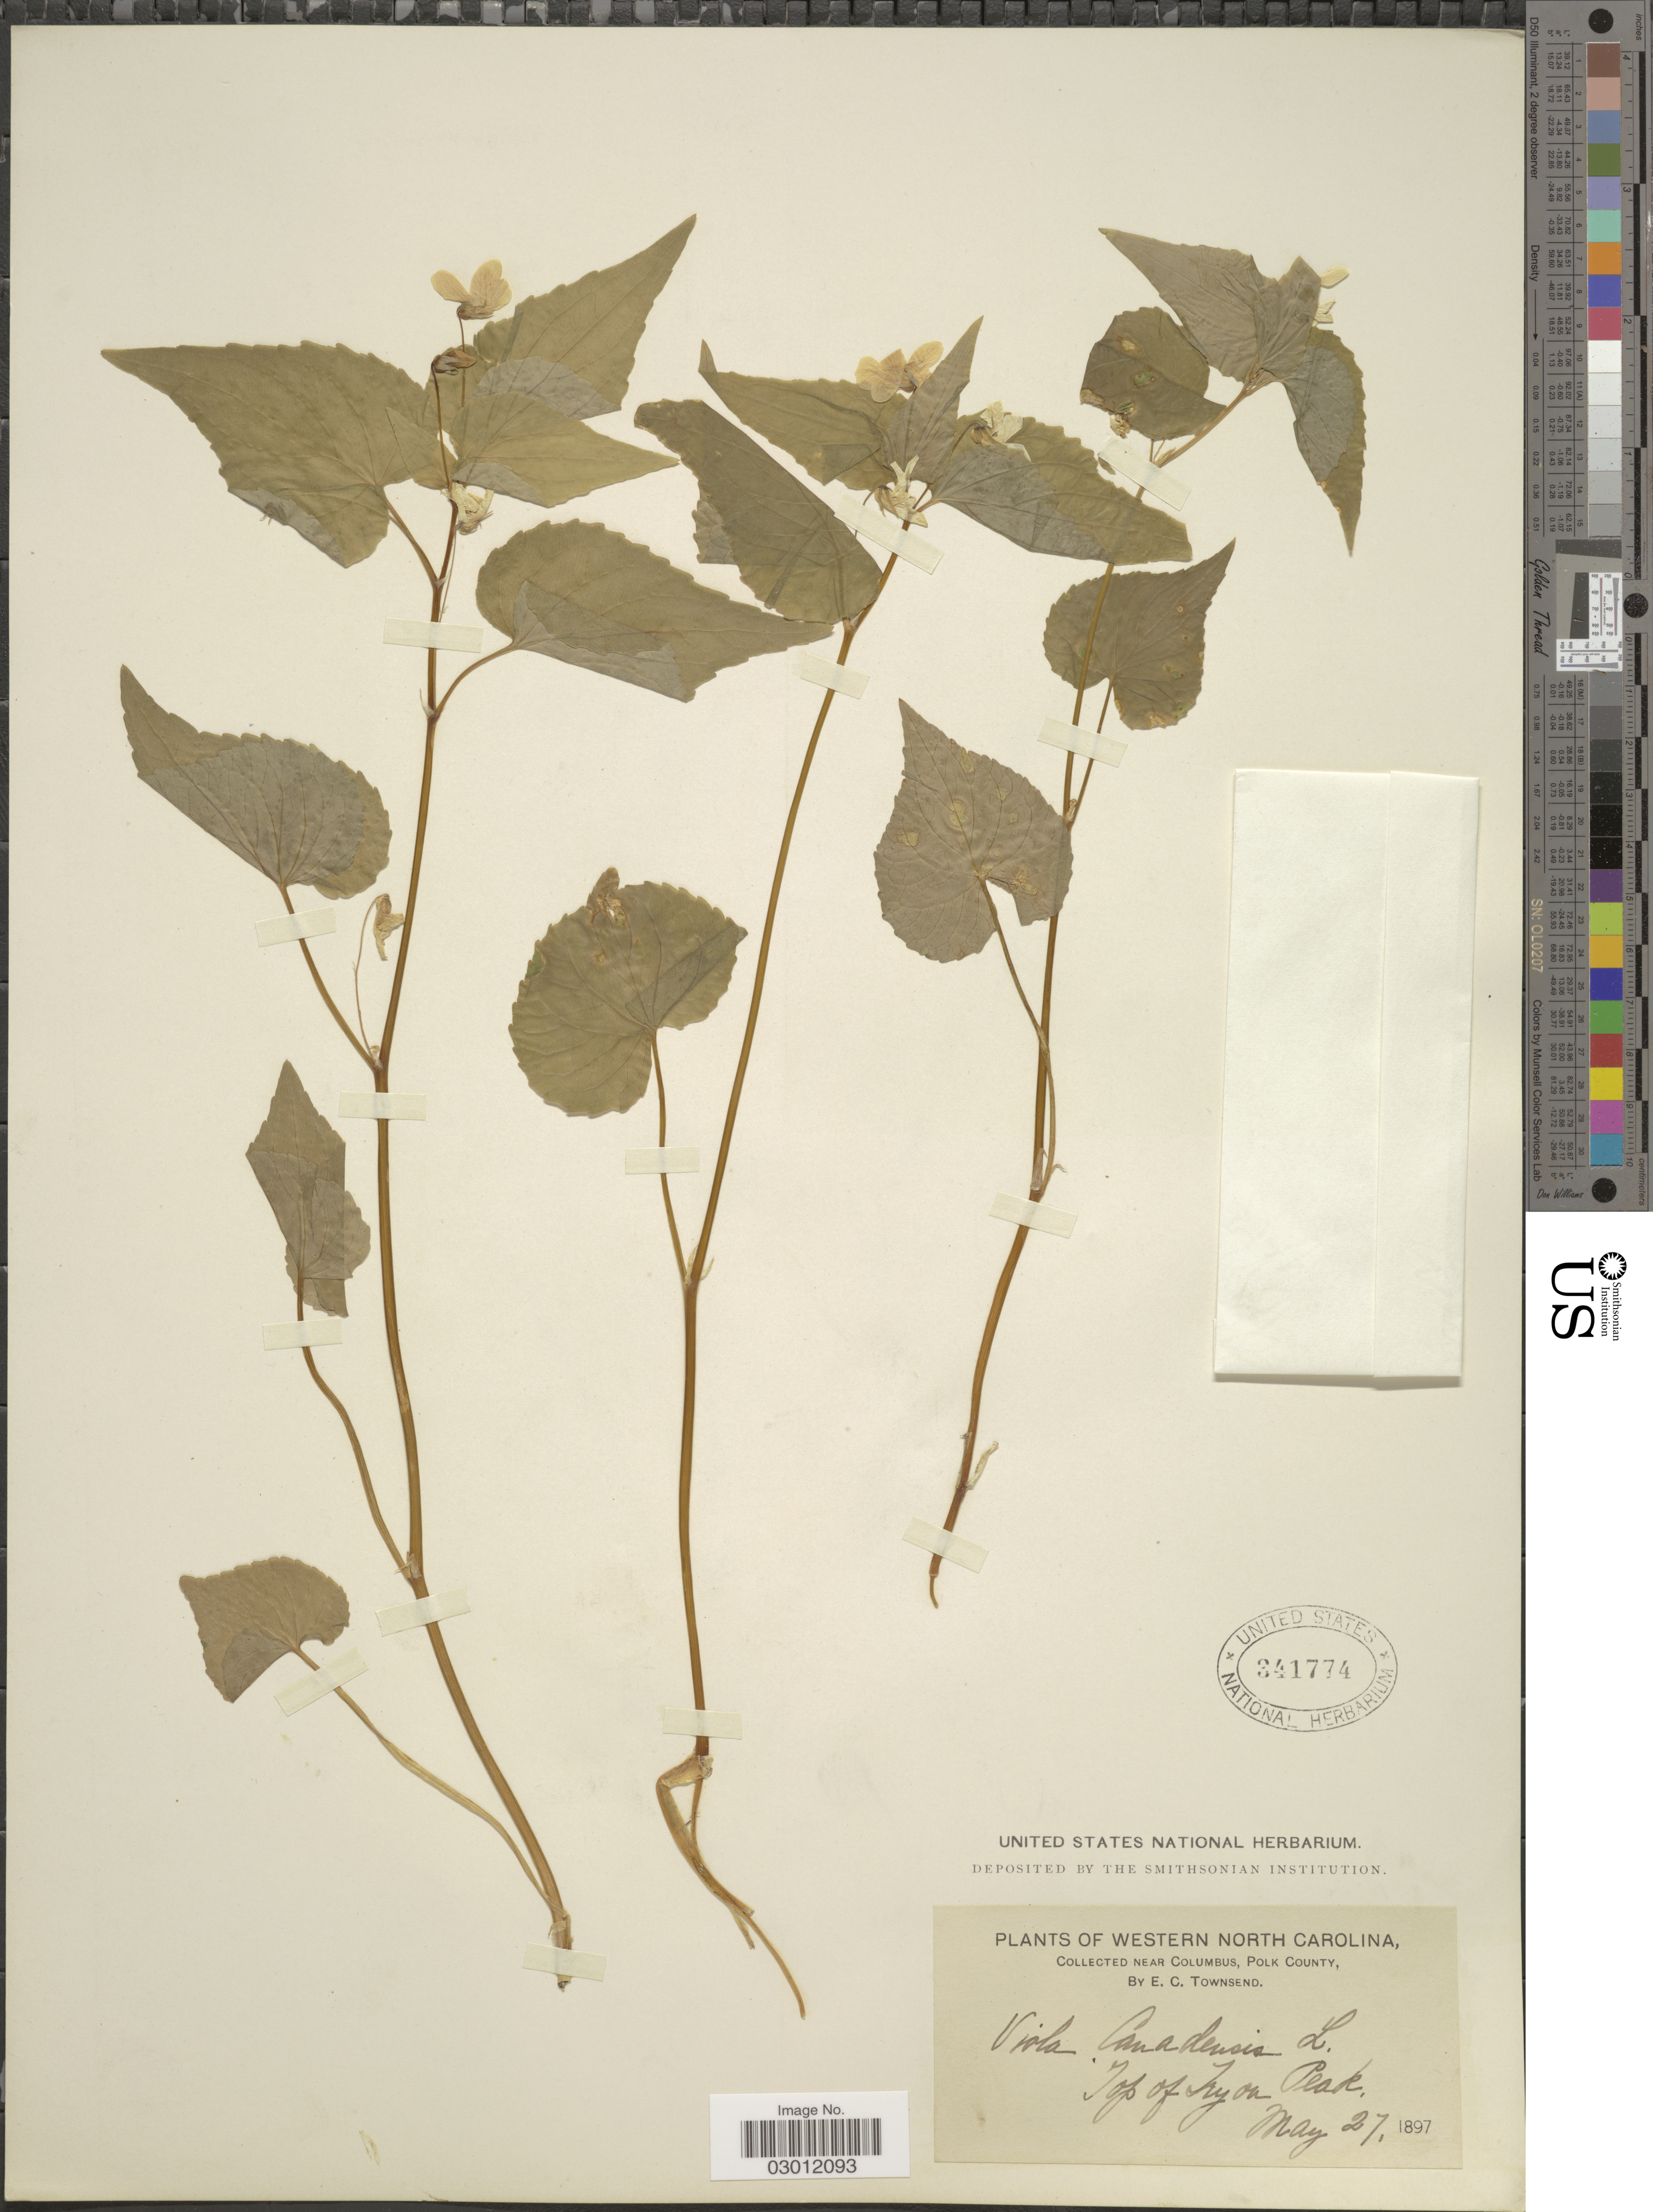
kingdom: Plantae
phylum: Tracheophyta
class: Magnoliopsida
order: Malpighiales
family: Violaceae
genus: Viola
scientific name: Viola canadensis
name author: L.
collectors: E. C. Townsend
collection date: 1897-05-27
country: United States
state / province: North Carolina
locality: Western North Carolina, collected near Columbus, Polk County. Top of Tryon Peak.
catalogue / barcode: US 341774